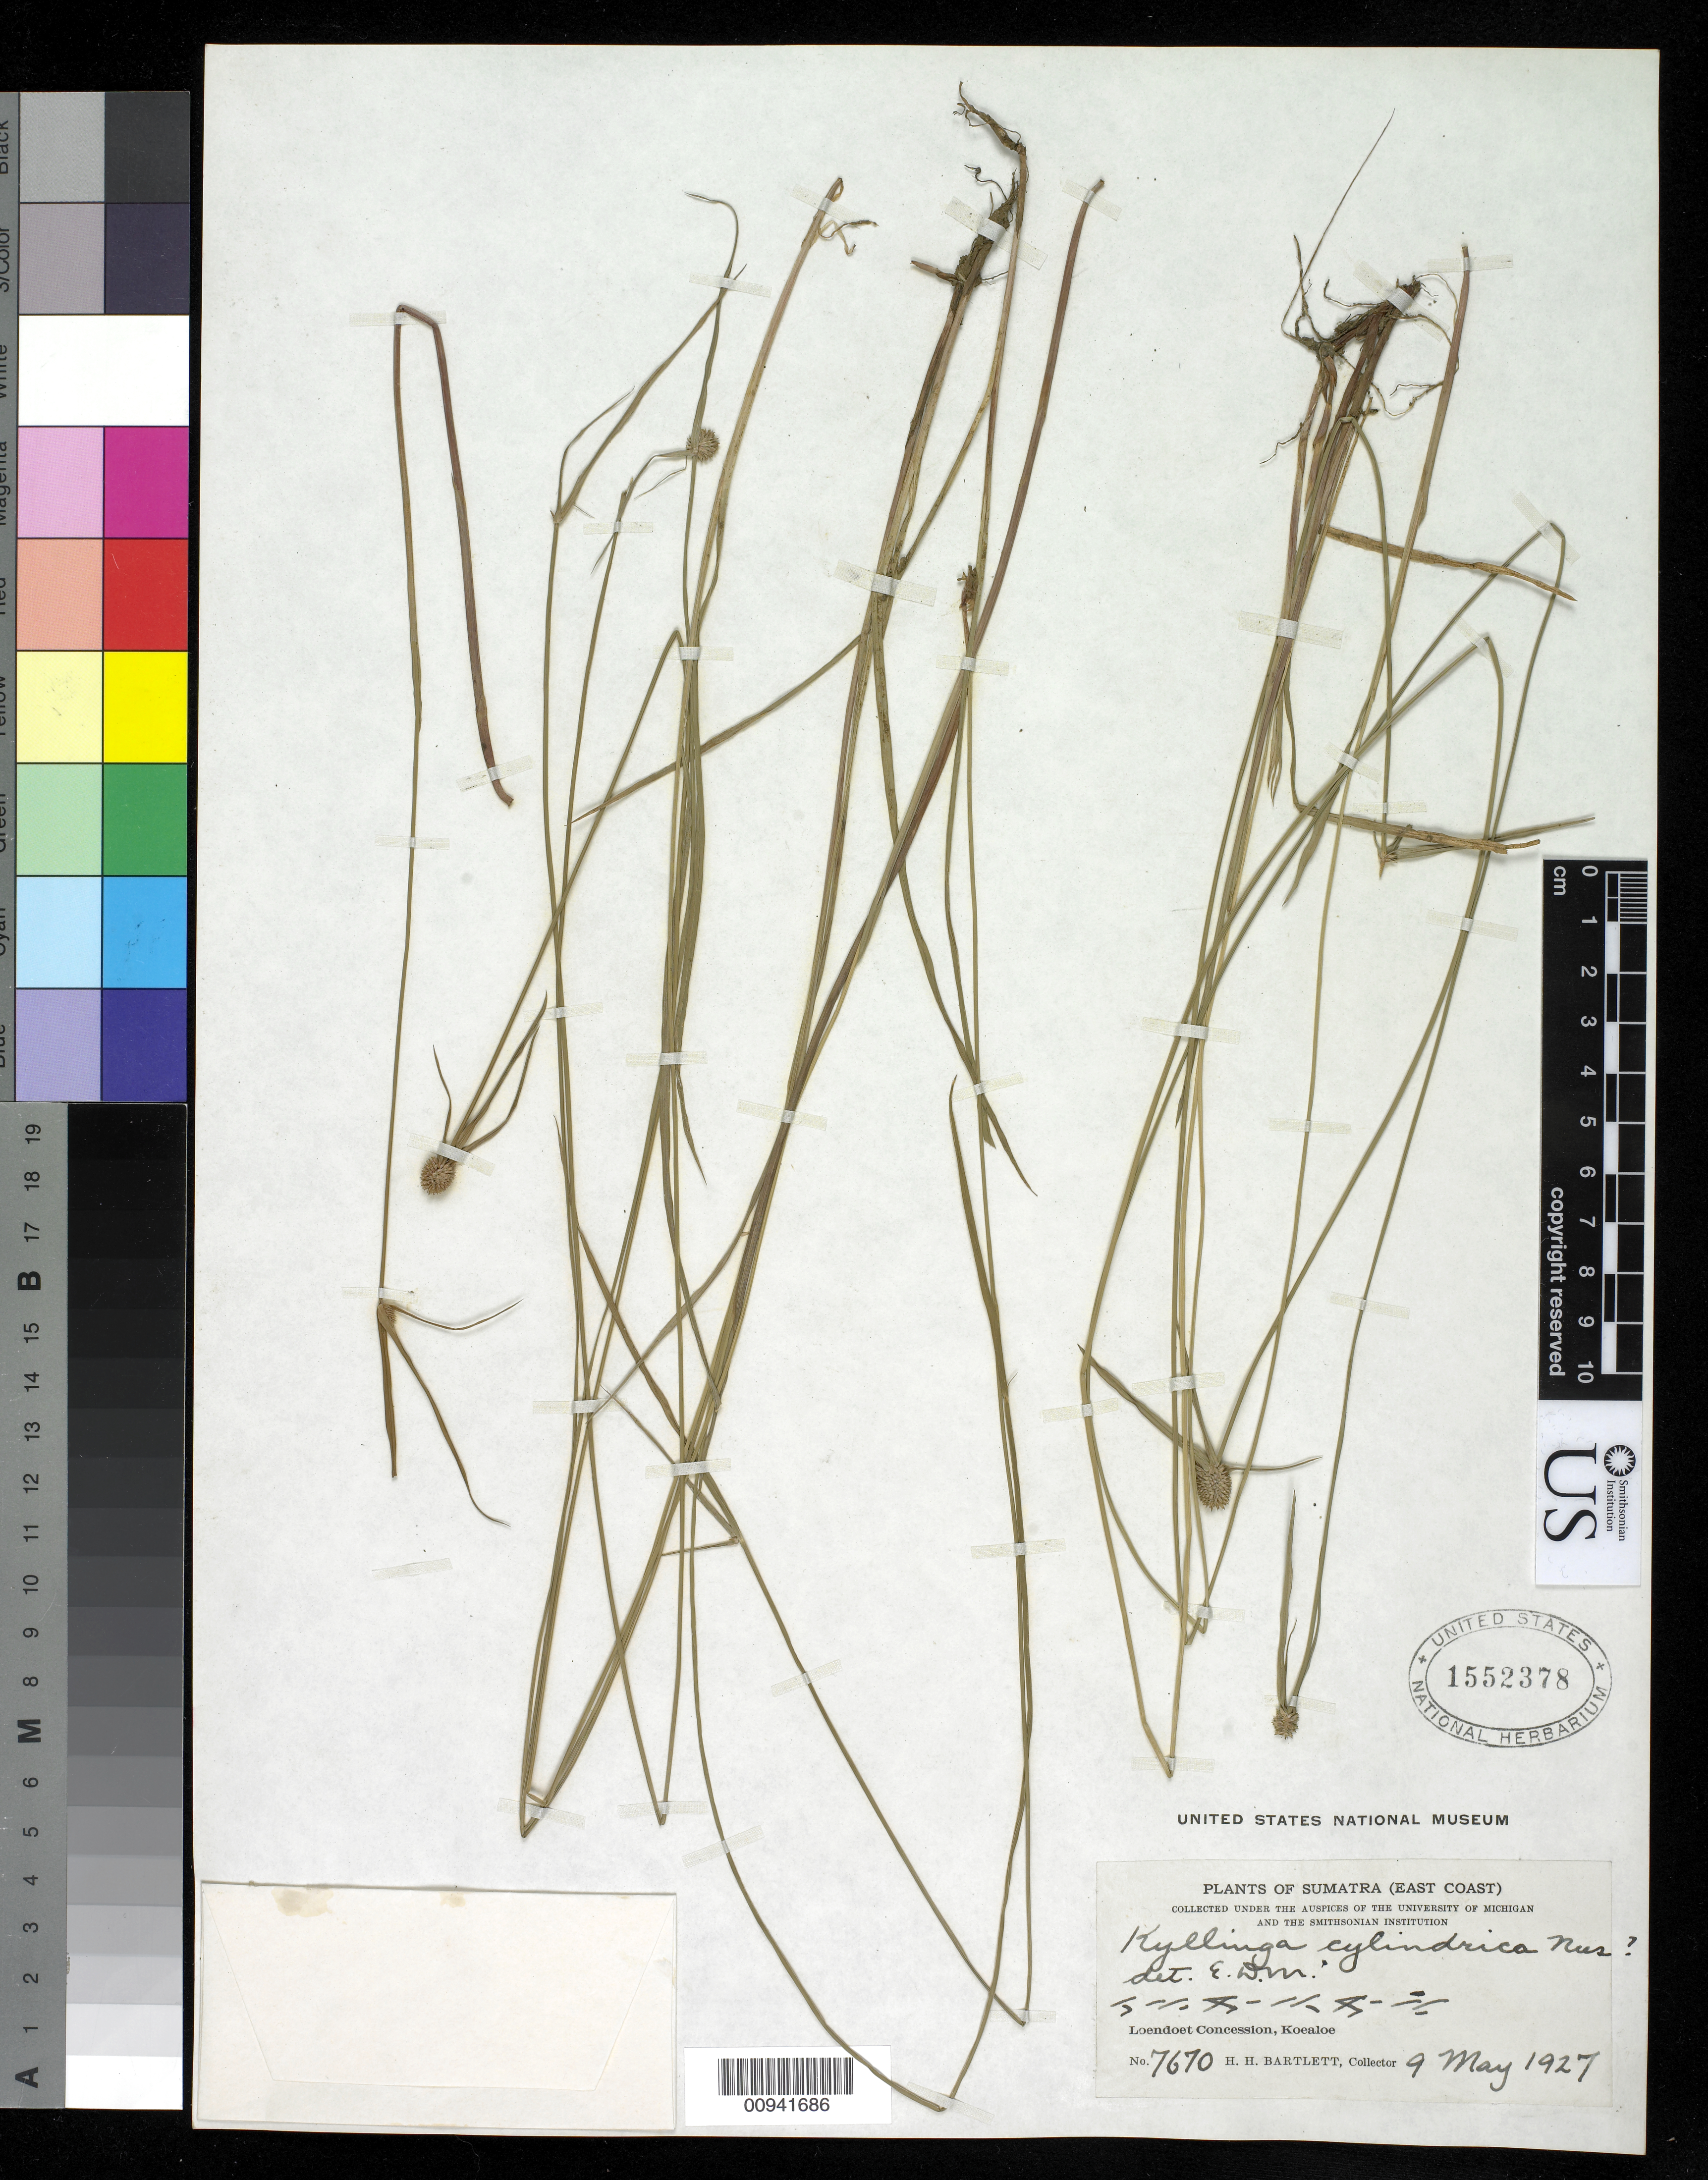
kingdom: Plantae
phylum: Tracheophyta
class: Liliopsida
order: Poales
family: Cyperaceae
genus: Cyperus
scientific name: Cyperus brevifolius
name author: (Rottb.) Hassk.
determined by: Strong, M. T., (US), Smithsonian Institution - National Museum of Natural History (UNITED STATES)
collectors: H. H. Bartlett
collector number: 7670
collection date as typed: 09 May 1927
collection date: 1927-05-09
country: Indonesia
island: Sumatra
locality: East Coast: Loendoet Concession, Koealoe.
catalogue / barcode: US 1552378